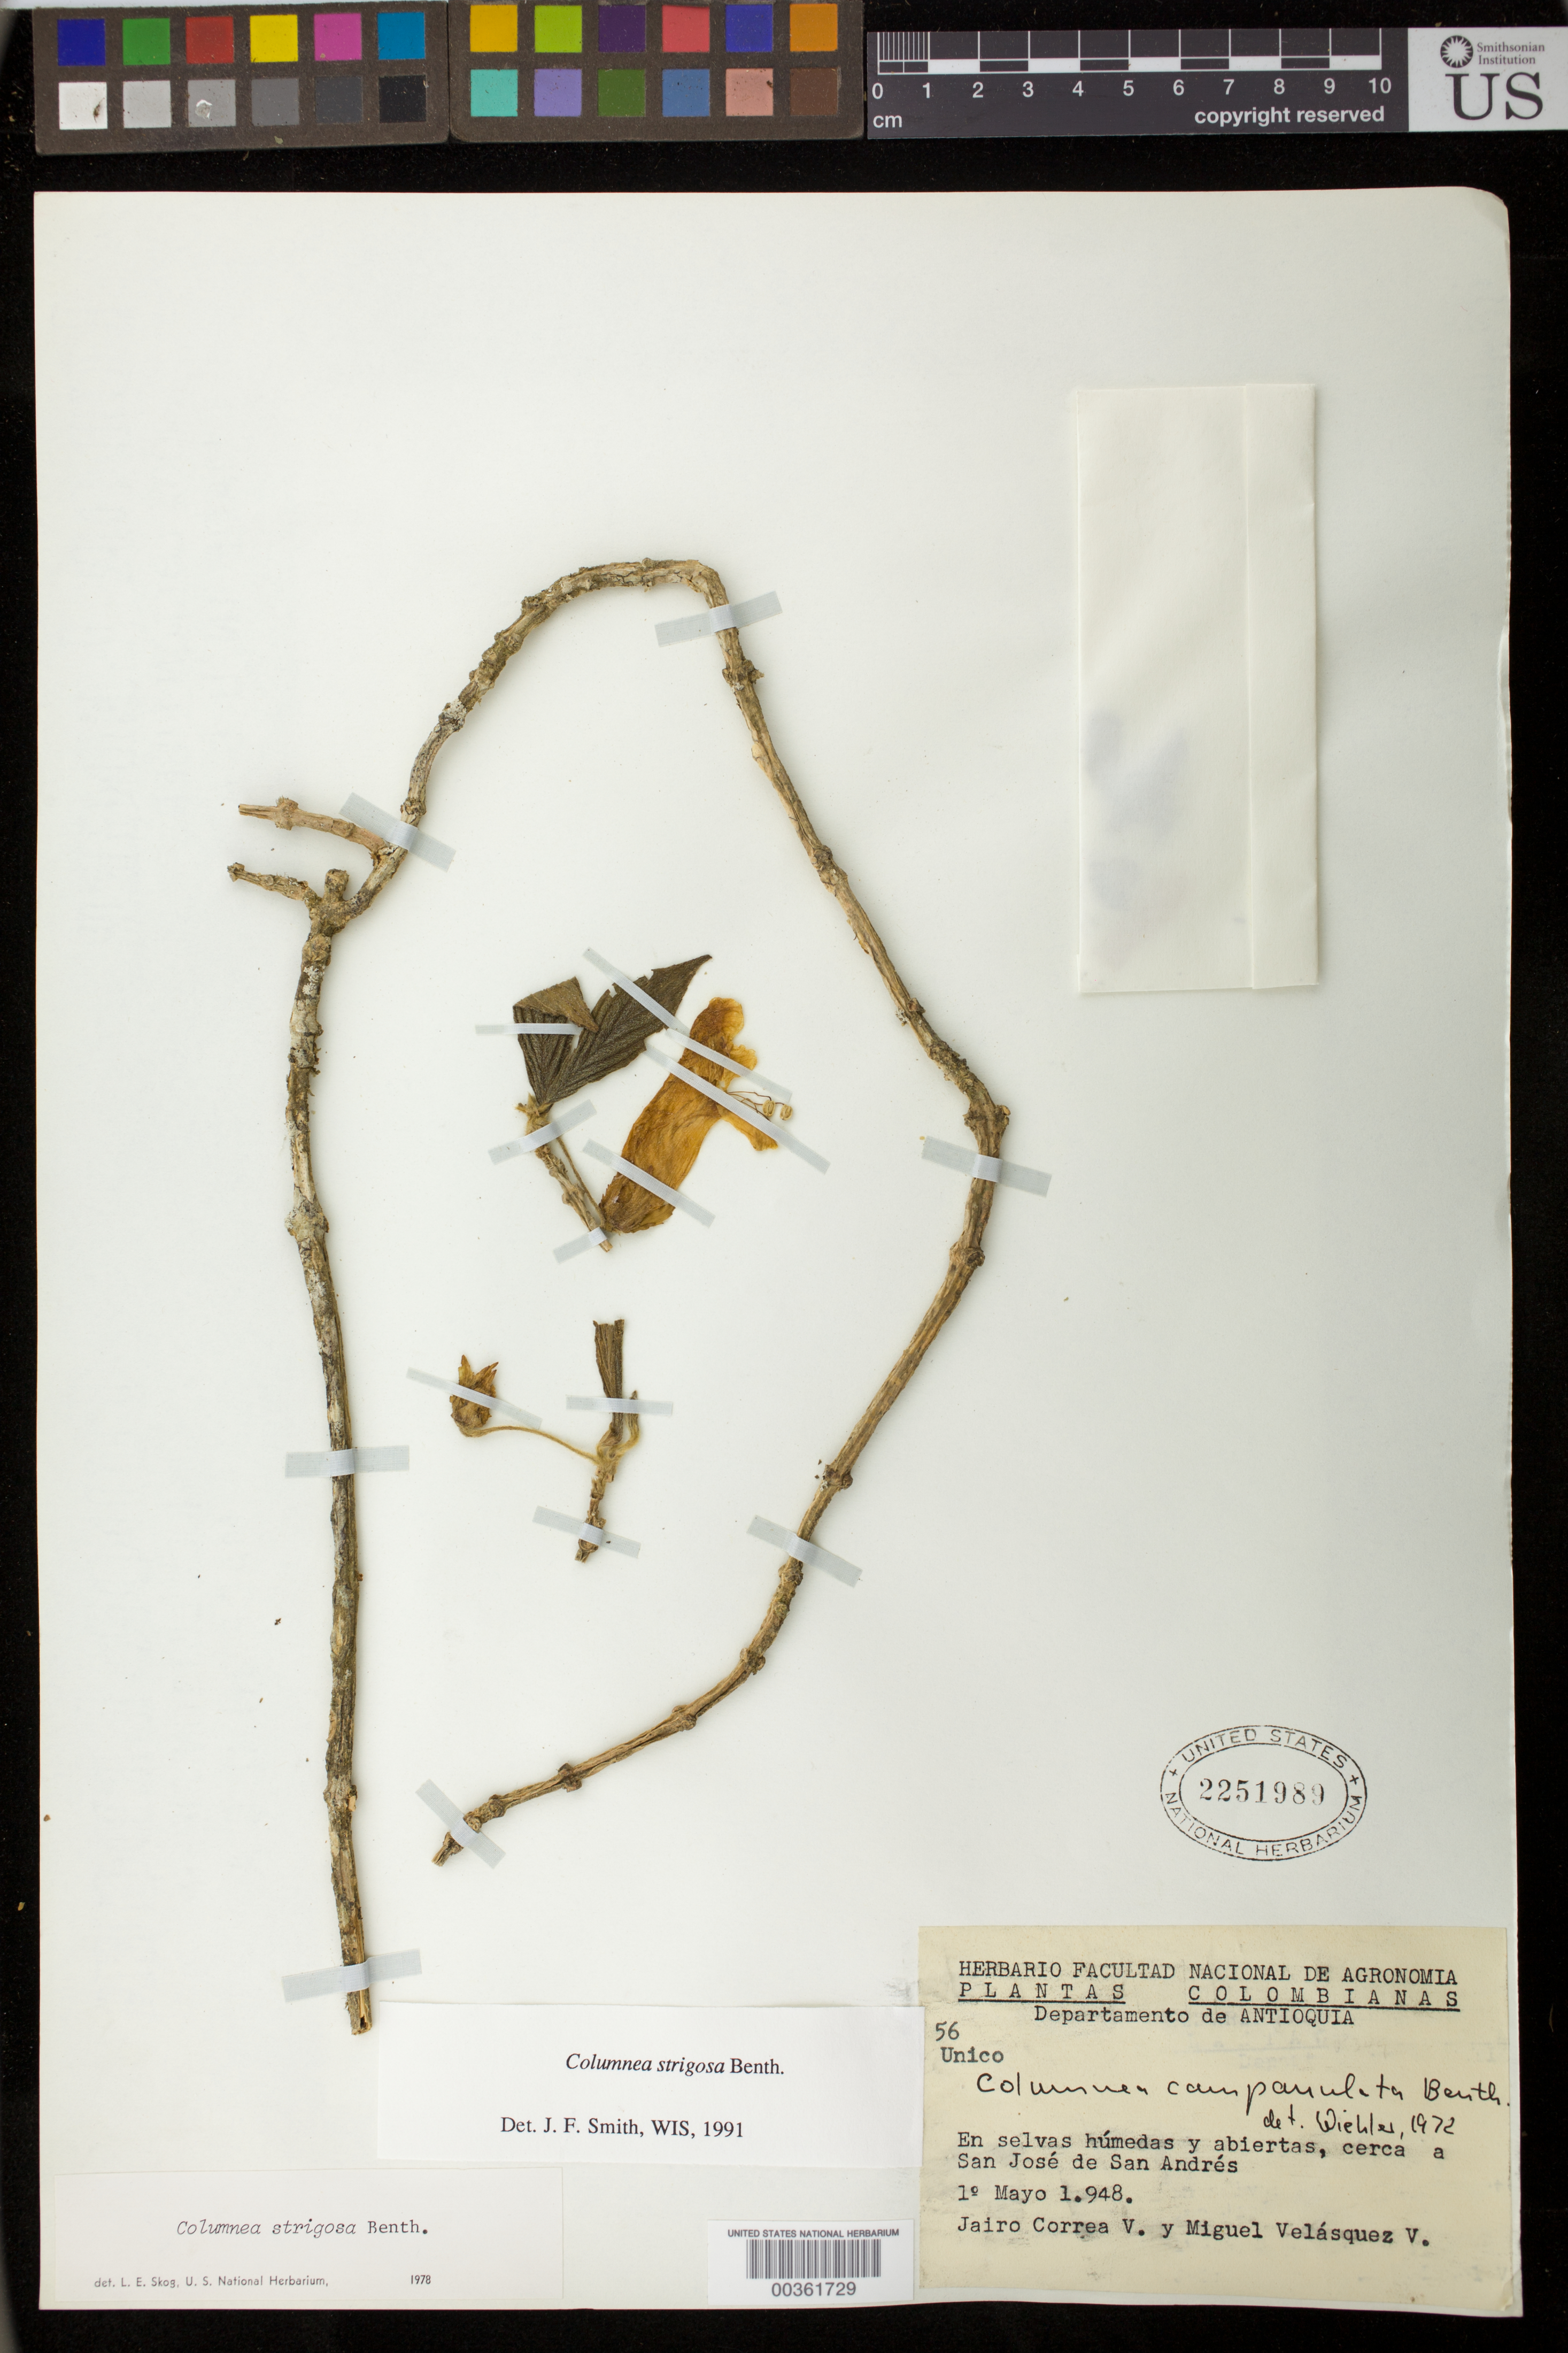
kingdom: Plantae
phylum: Tracheophyta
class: Magnoliopsida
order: Lamiales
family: Gesneriaceae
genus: Columnea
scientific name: Columnea strigosa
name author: Benth.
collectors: J. Correa & M. Velasquez V.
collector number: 56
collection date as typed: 01 May 1948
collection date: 1948-05-01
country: Colombia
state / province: Antioquia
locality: Cerca a San Jose de San Andres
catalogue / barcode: US 2251989